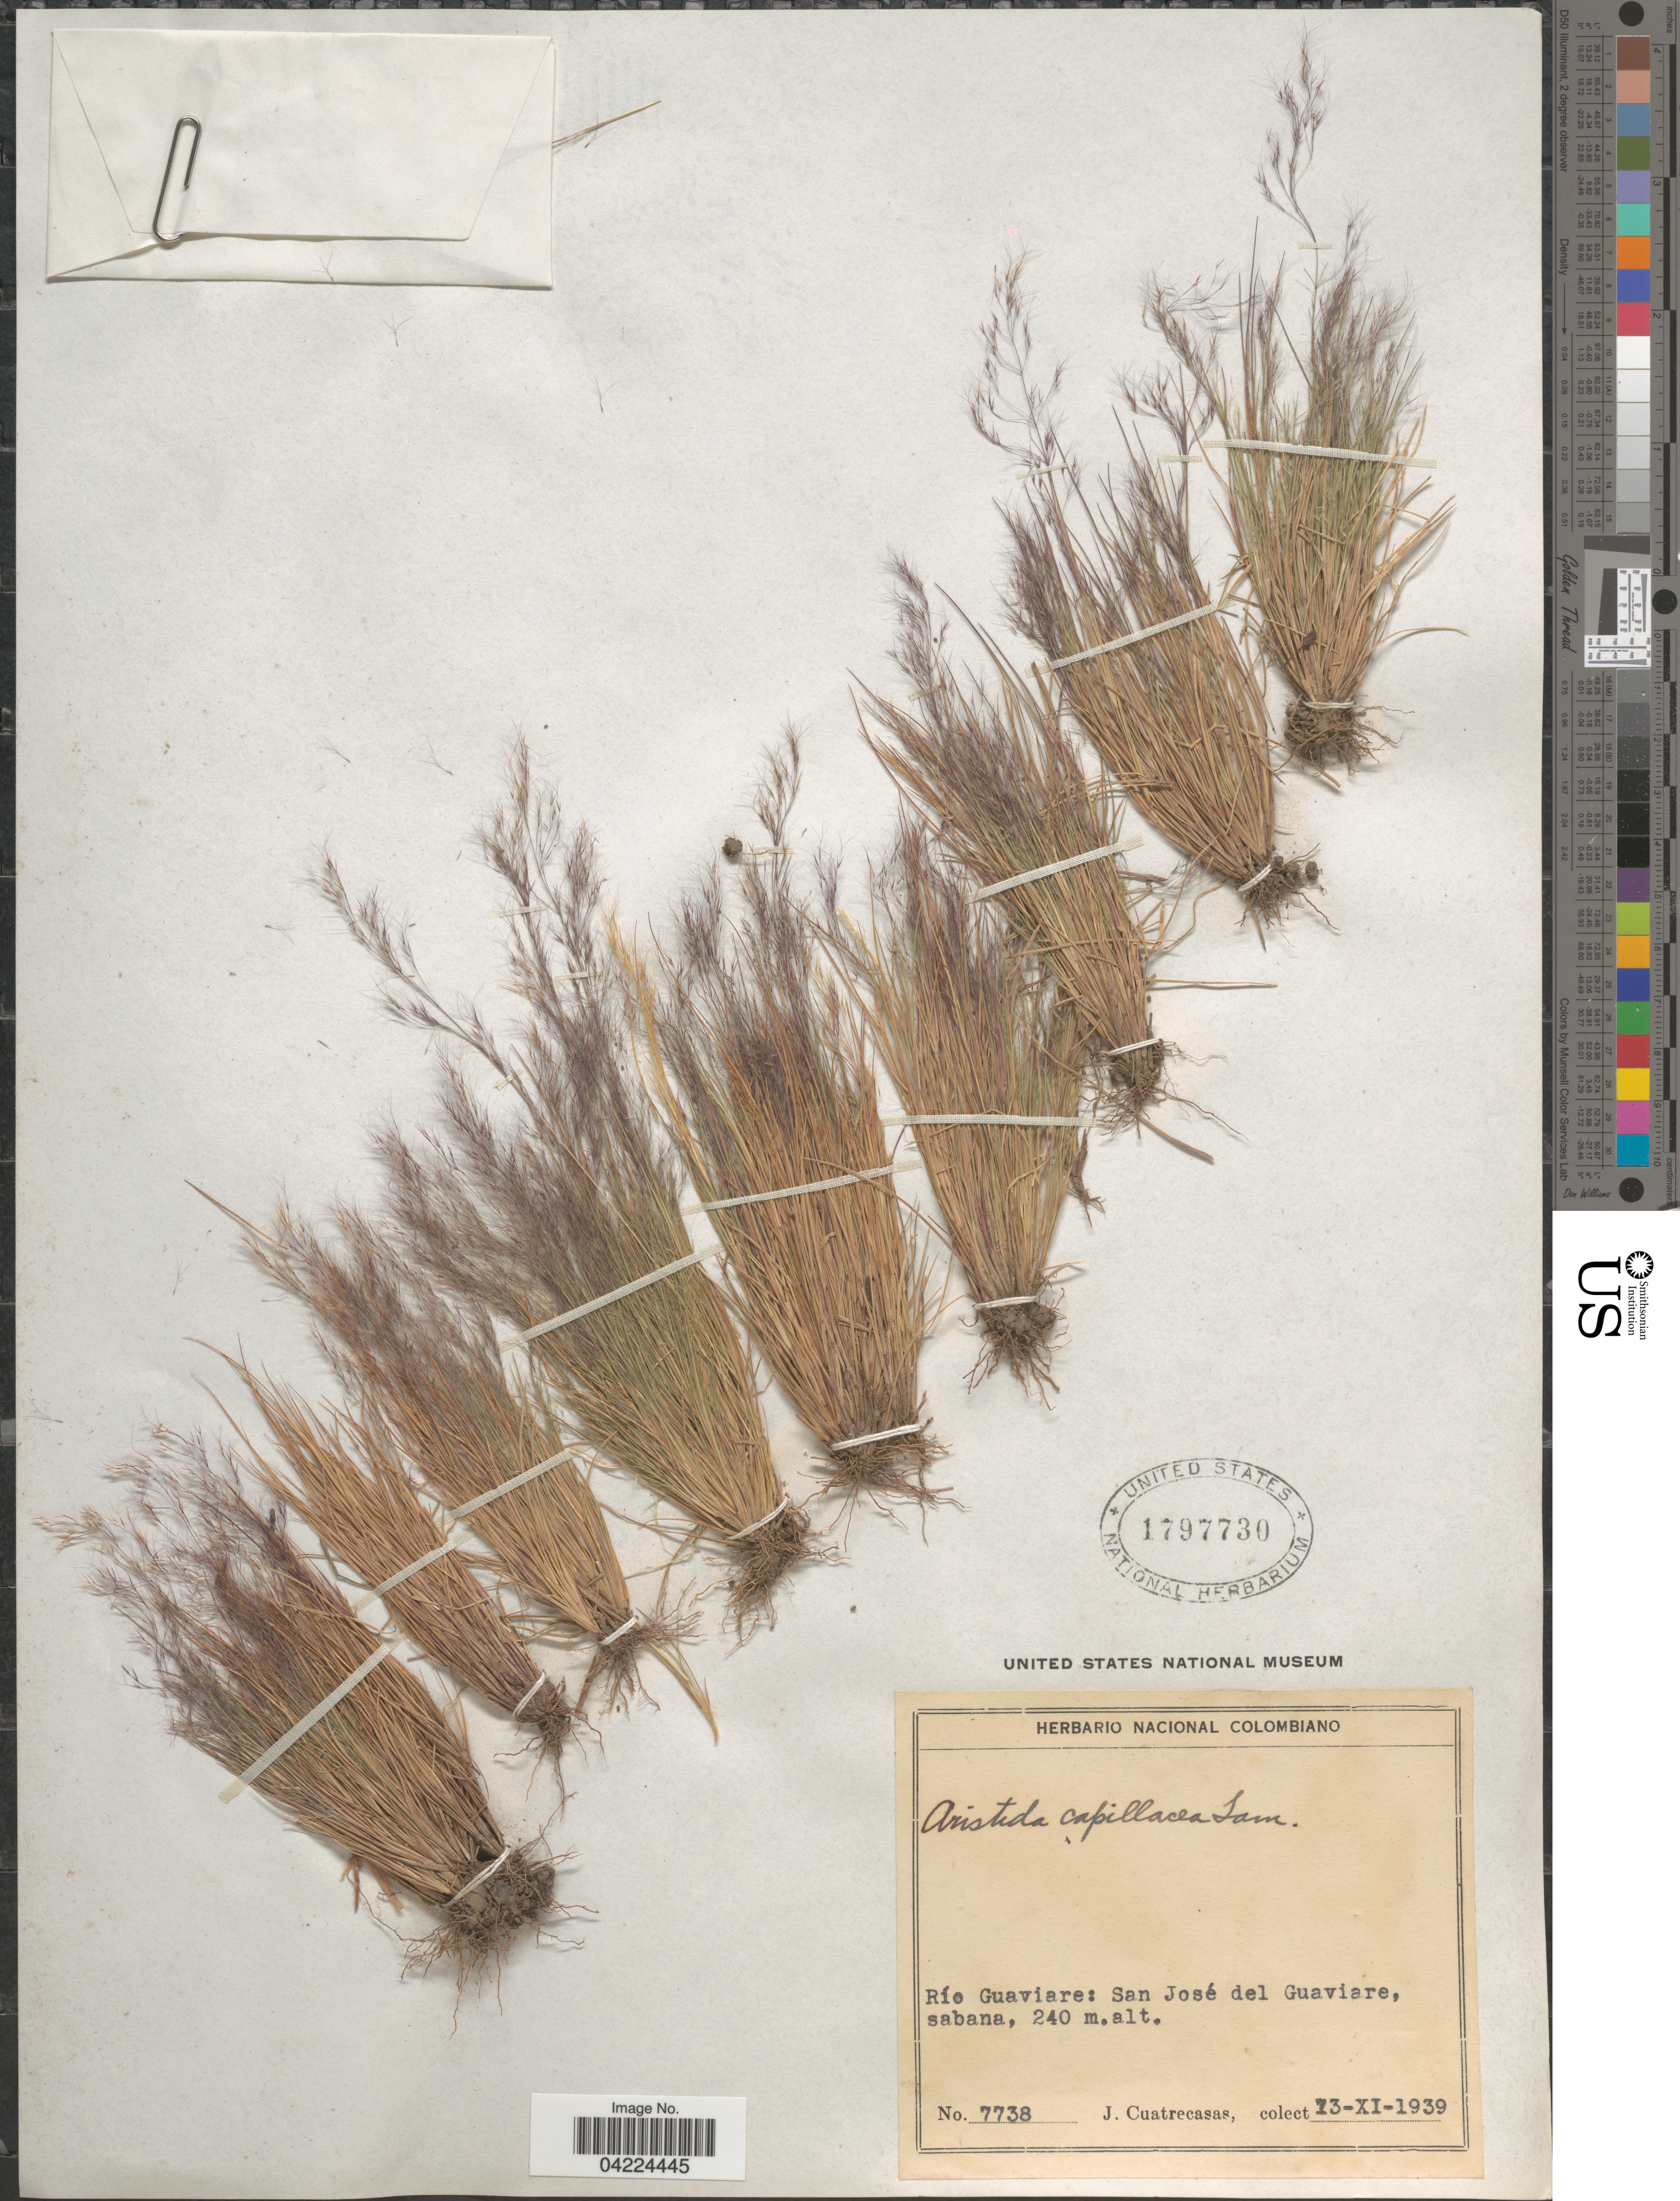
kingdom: Plantae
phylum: Tracheophyta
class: Liliopsida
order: Poales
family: Poaceae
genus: Aristida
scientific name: Aristida capillacea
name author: Lam.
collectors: J. Cuatrecasas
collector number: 7738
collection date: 1939-11-13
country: Colombia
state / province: Guaviare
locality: Río Guaviare: San José del Guaviare, sabana.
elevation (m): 240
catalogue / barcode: US 1797730